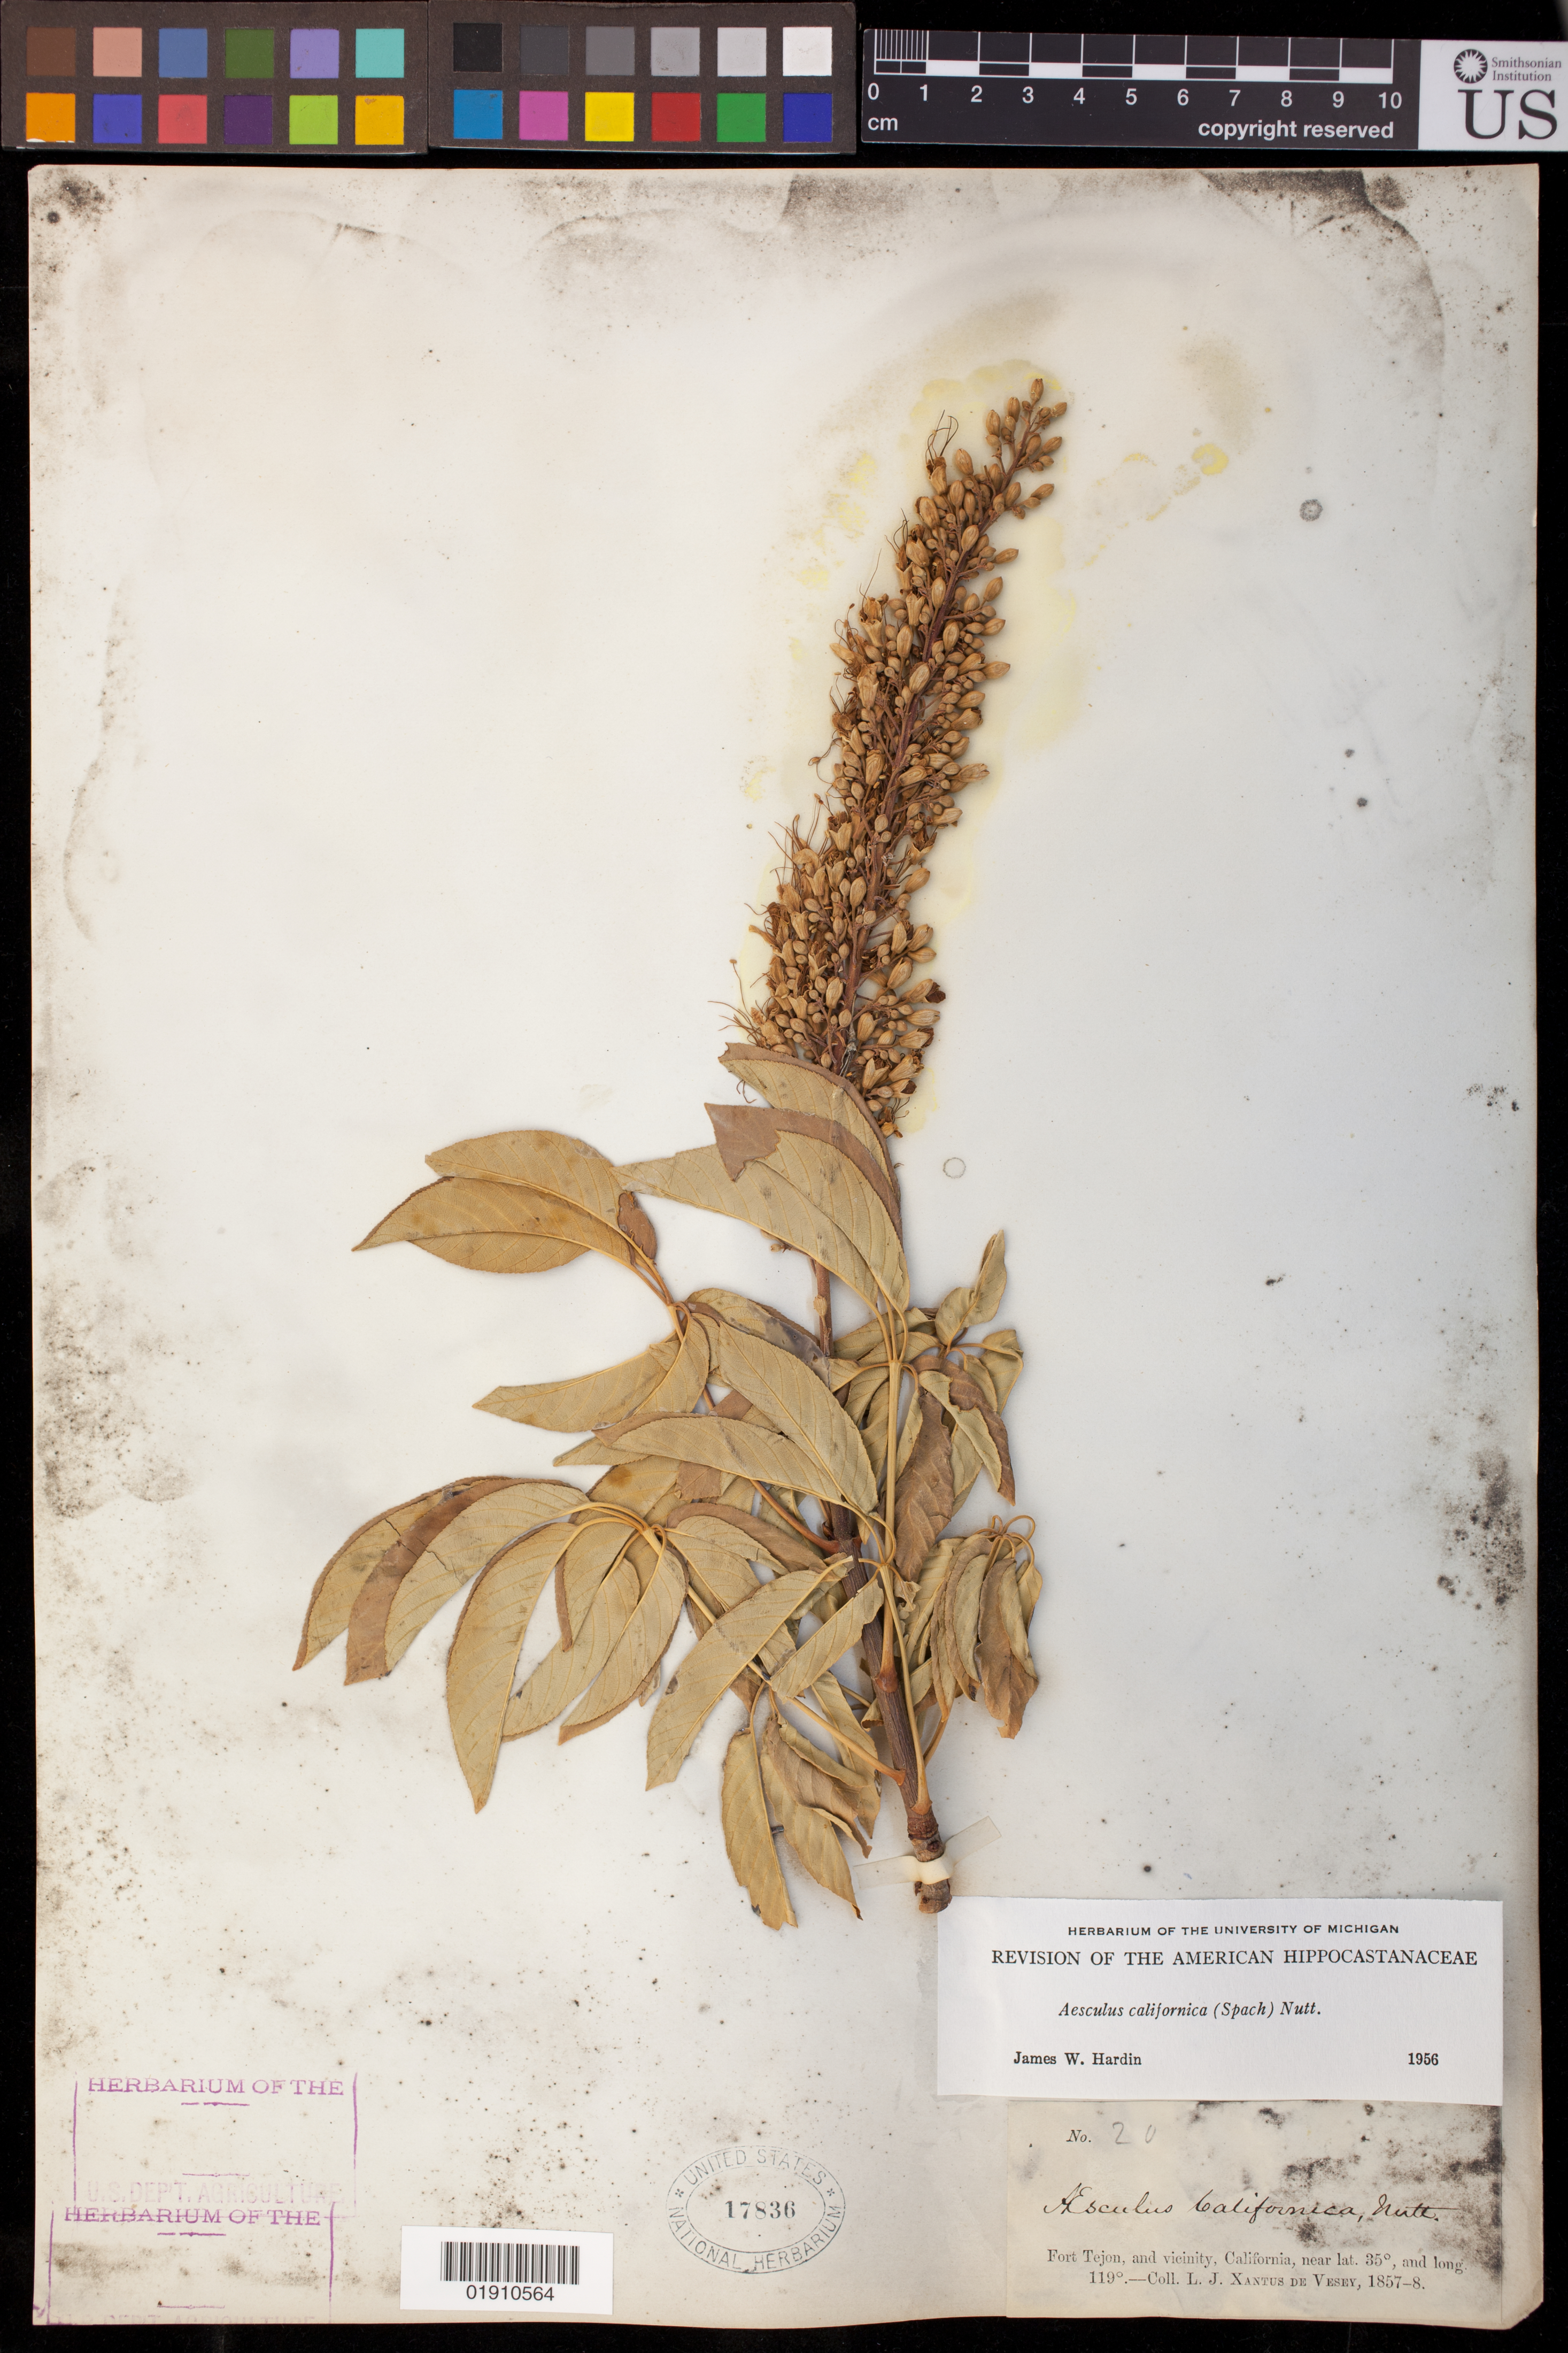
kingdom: Plantae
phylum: Tracheophyta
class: Magnoliopsida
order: Sapindales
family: Sapindaceae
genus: Aesculus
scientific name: Aesculus californica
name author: (Spach) Nutt.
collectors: L. Xantus de Vesey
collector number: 20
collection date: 1857/1858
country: United States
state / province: California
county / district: Kern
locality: Fort Tejon and vicinity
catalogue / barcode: US 17836